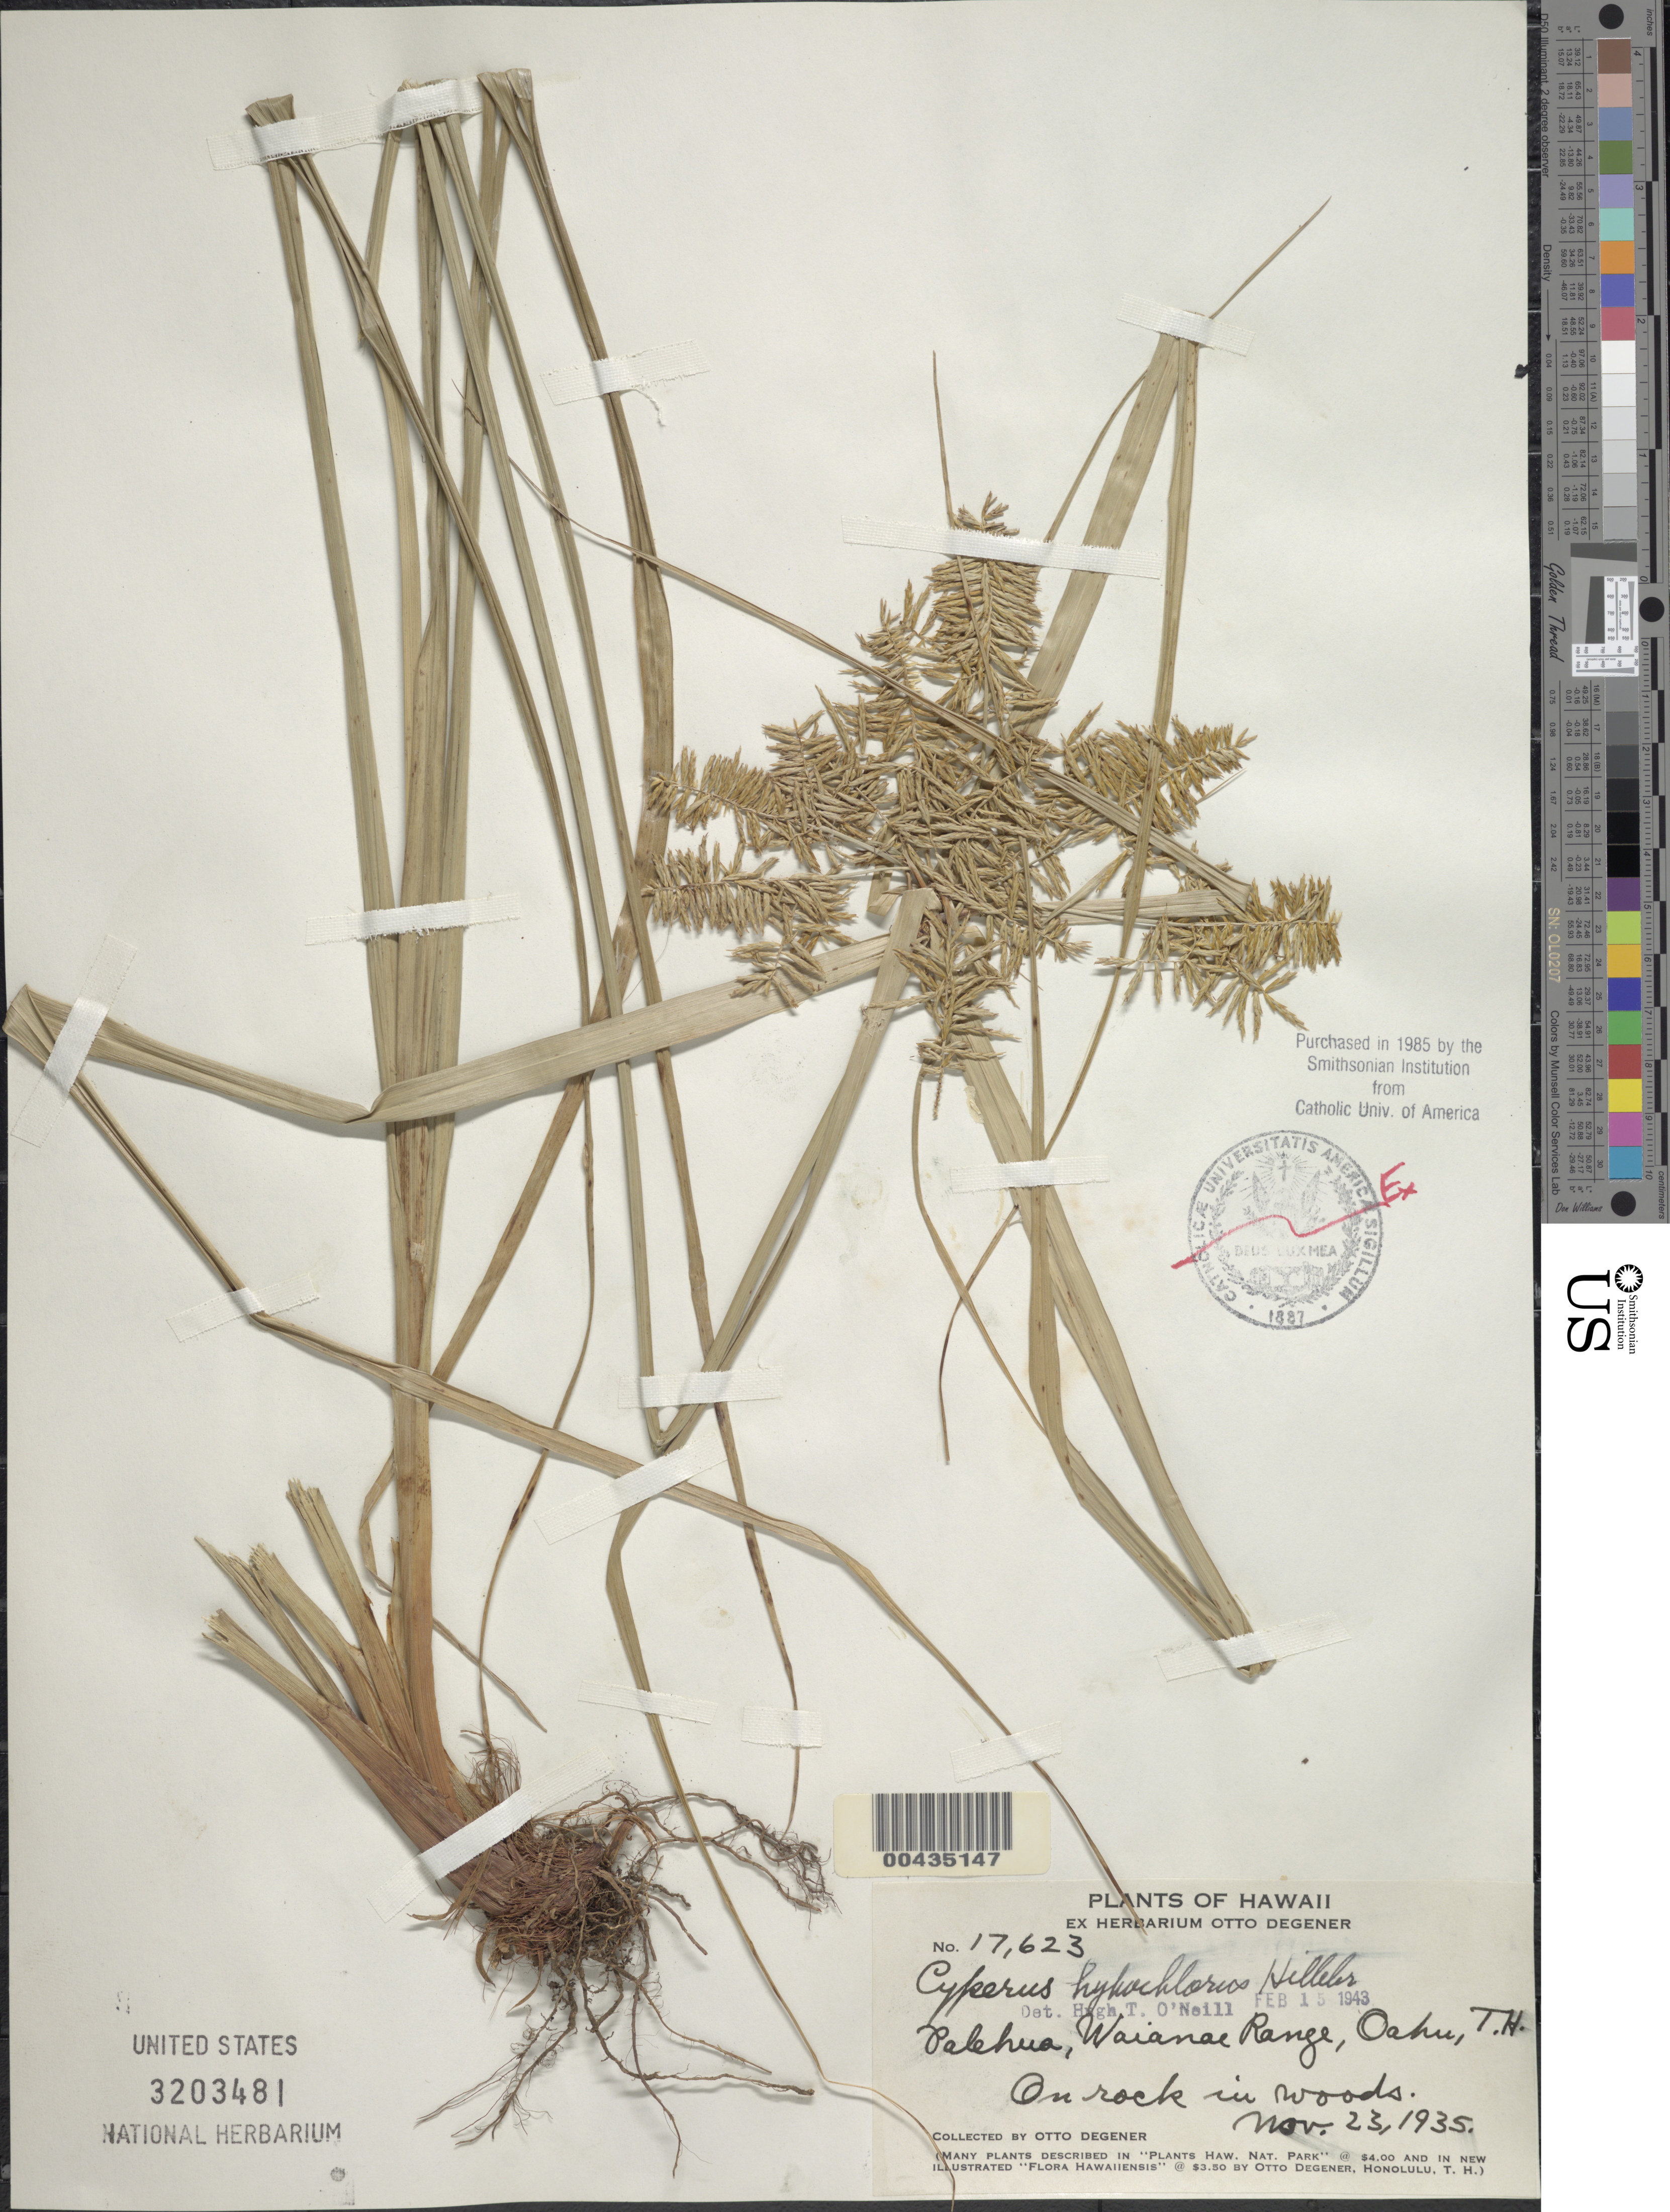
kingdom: Plantae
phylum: Tracheophyta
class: Liliopsida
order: Poales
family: Cyperaceae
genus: Cyperus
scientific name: Cyperus hypochlorus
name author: Hillebr.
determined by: O'Neill, Hugh T.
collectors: O. Degener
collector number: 17623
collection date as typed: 23 Nov 1935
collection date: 1935-11-23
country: United States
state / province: Hawaii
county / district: Honolulu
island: Oahu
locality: Palehua, Waianae Range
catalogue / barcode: US 3203481